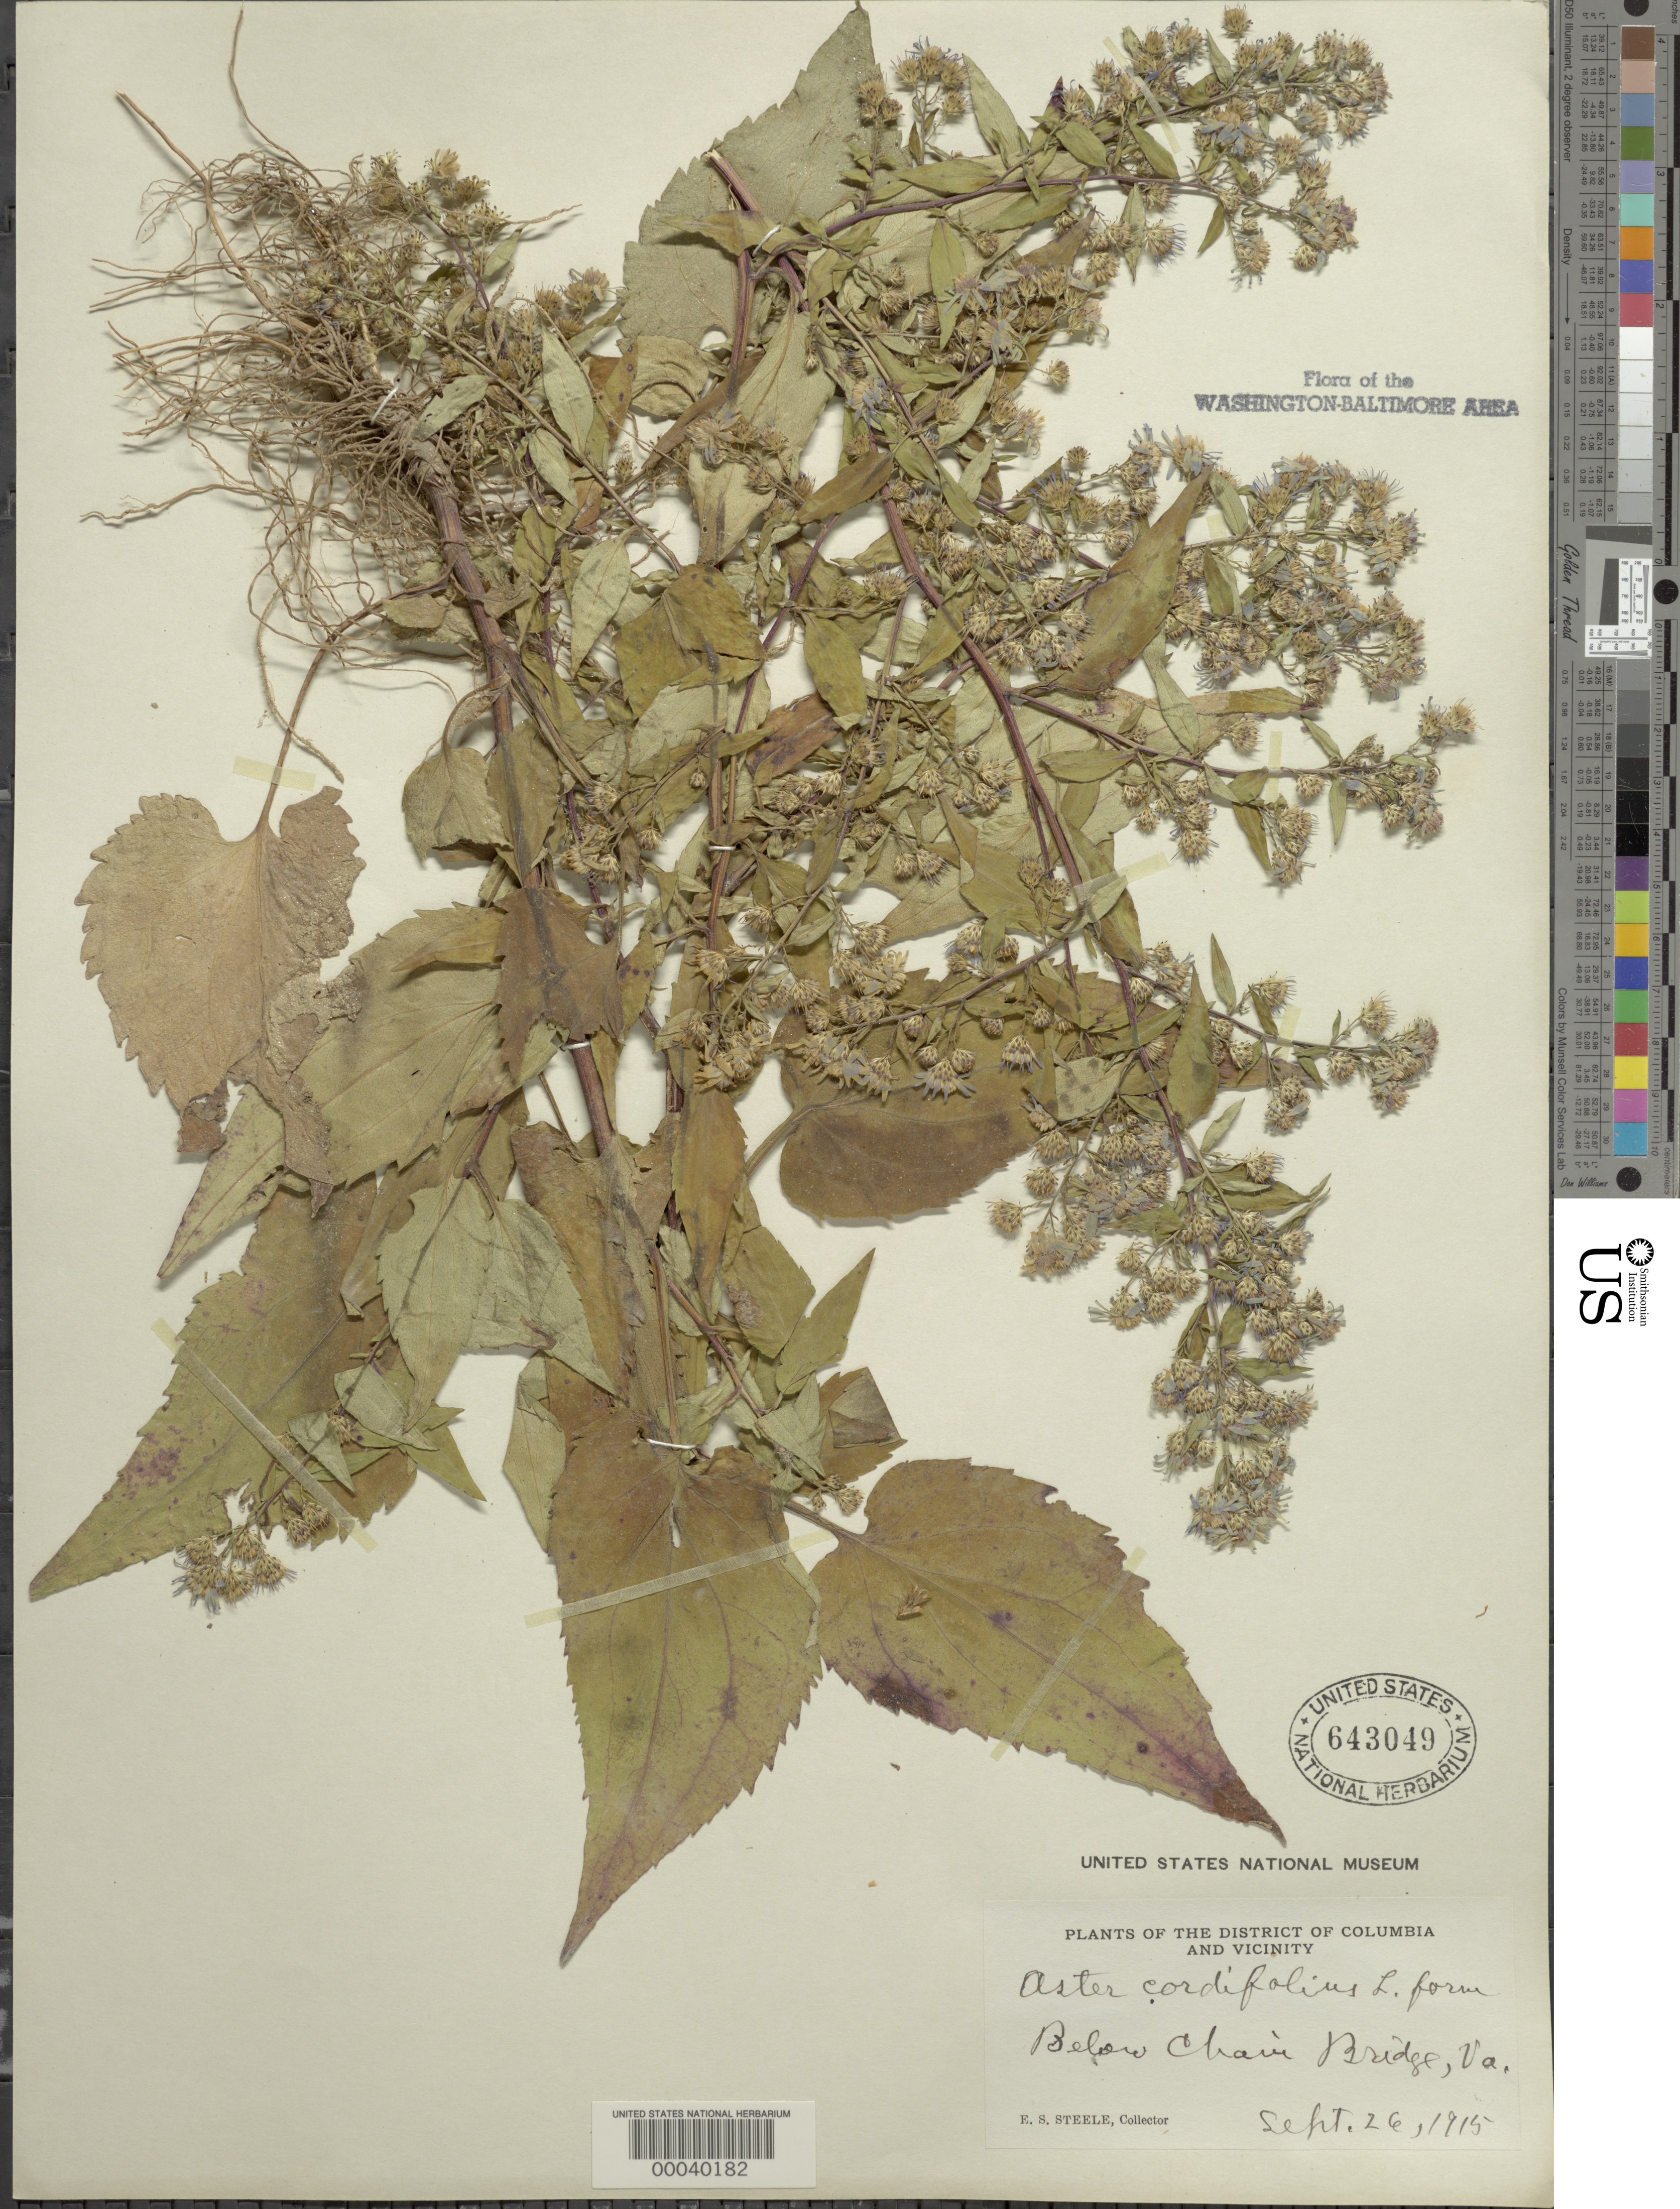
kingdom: Plantae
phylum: Tracheophyta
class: Magnoliopsida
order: Asterales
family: Asteraceae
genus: Symphyotrichum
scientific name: Symphyotrichum cordifolium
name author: (L.) G.L. Nesom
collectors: E. Steele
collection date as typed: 26 Sep 1915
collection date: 1915-09-26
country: United States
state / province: Virginia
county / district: Fairfax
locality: Below Chain Bridge C. & O. Canal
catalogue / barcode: US 643049